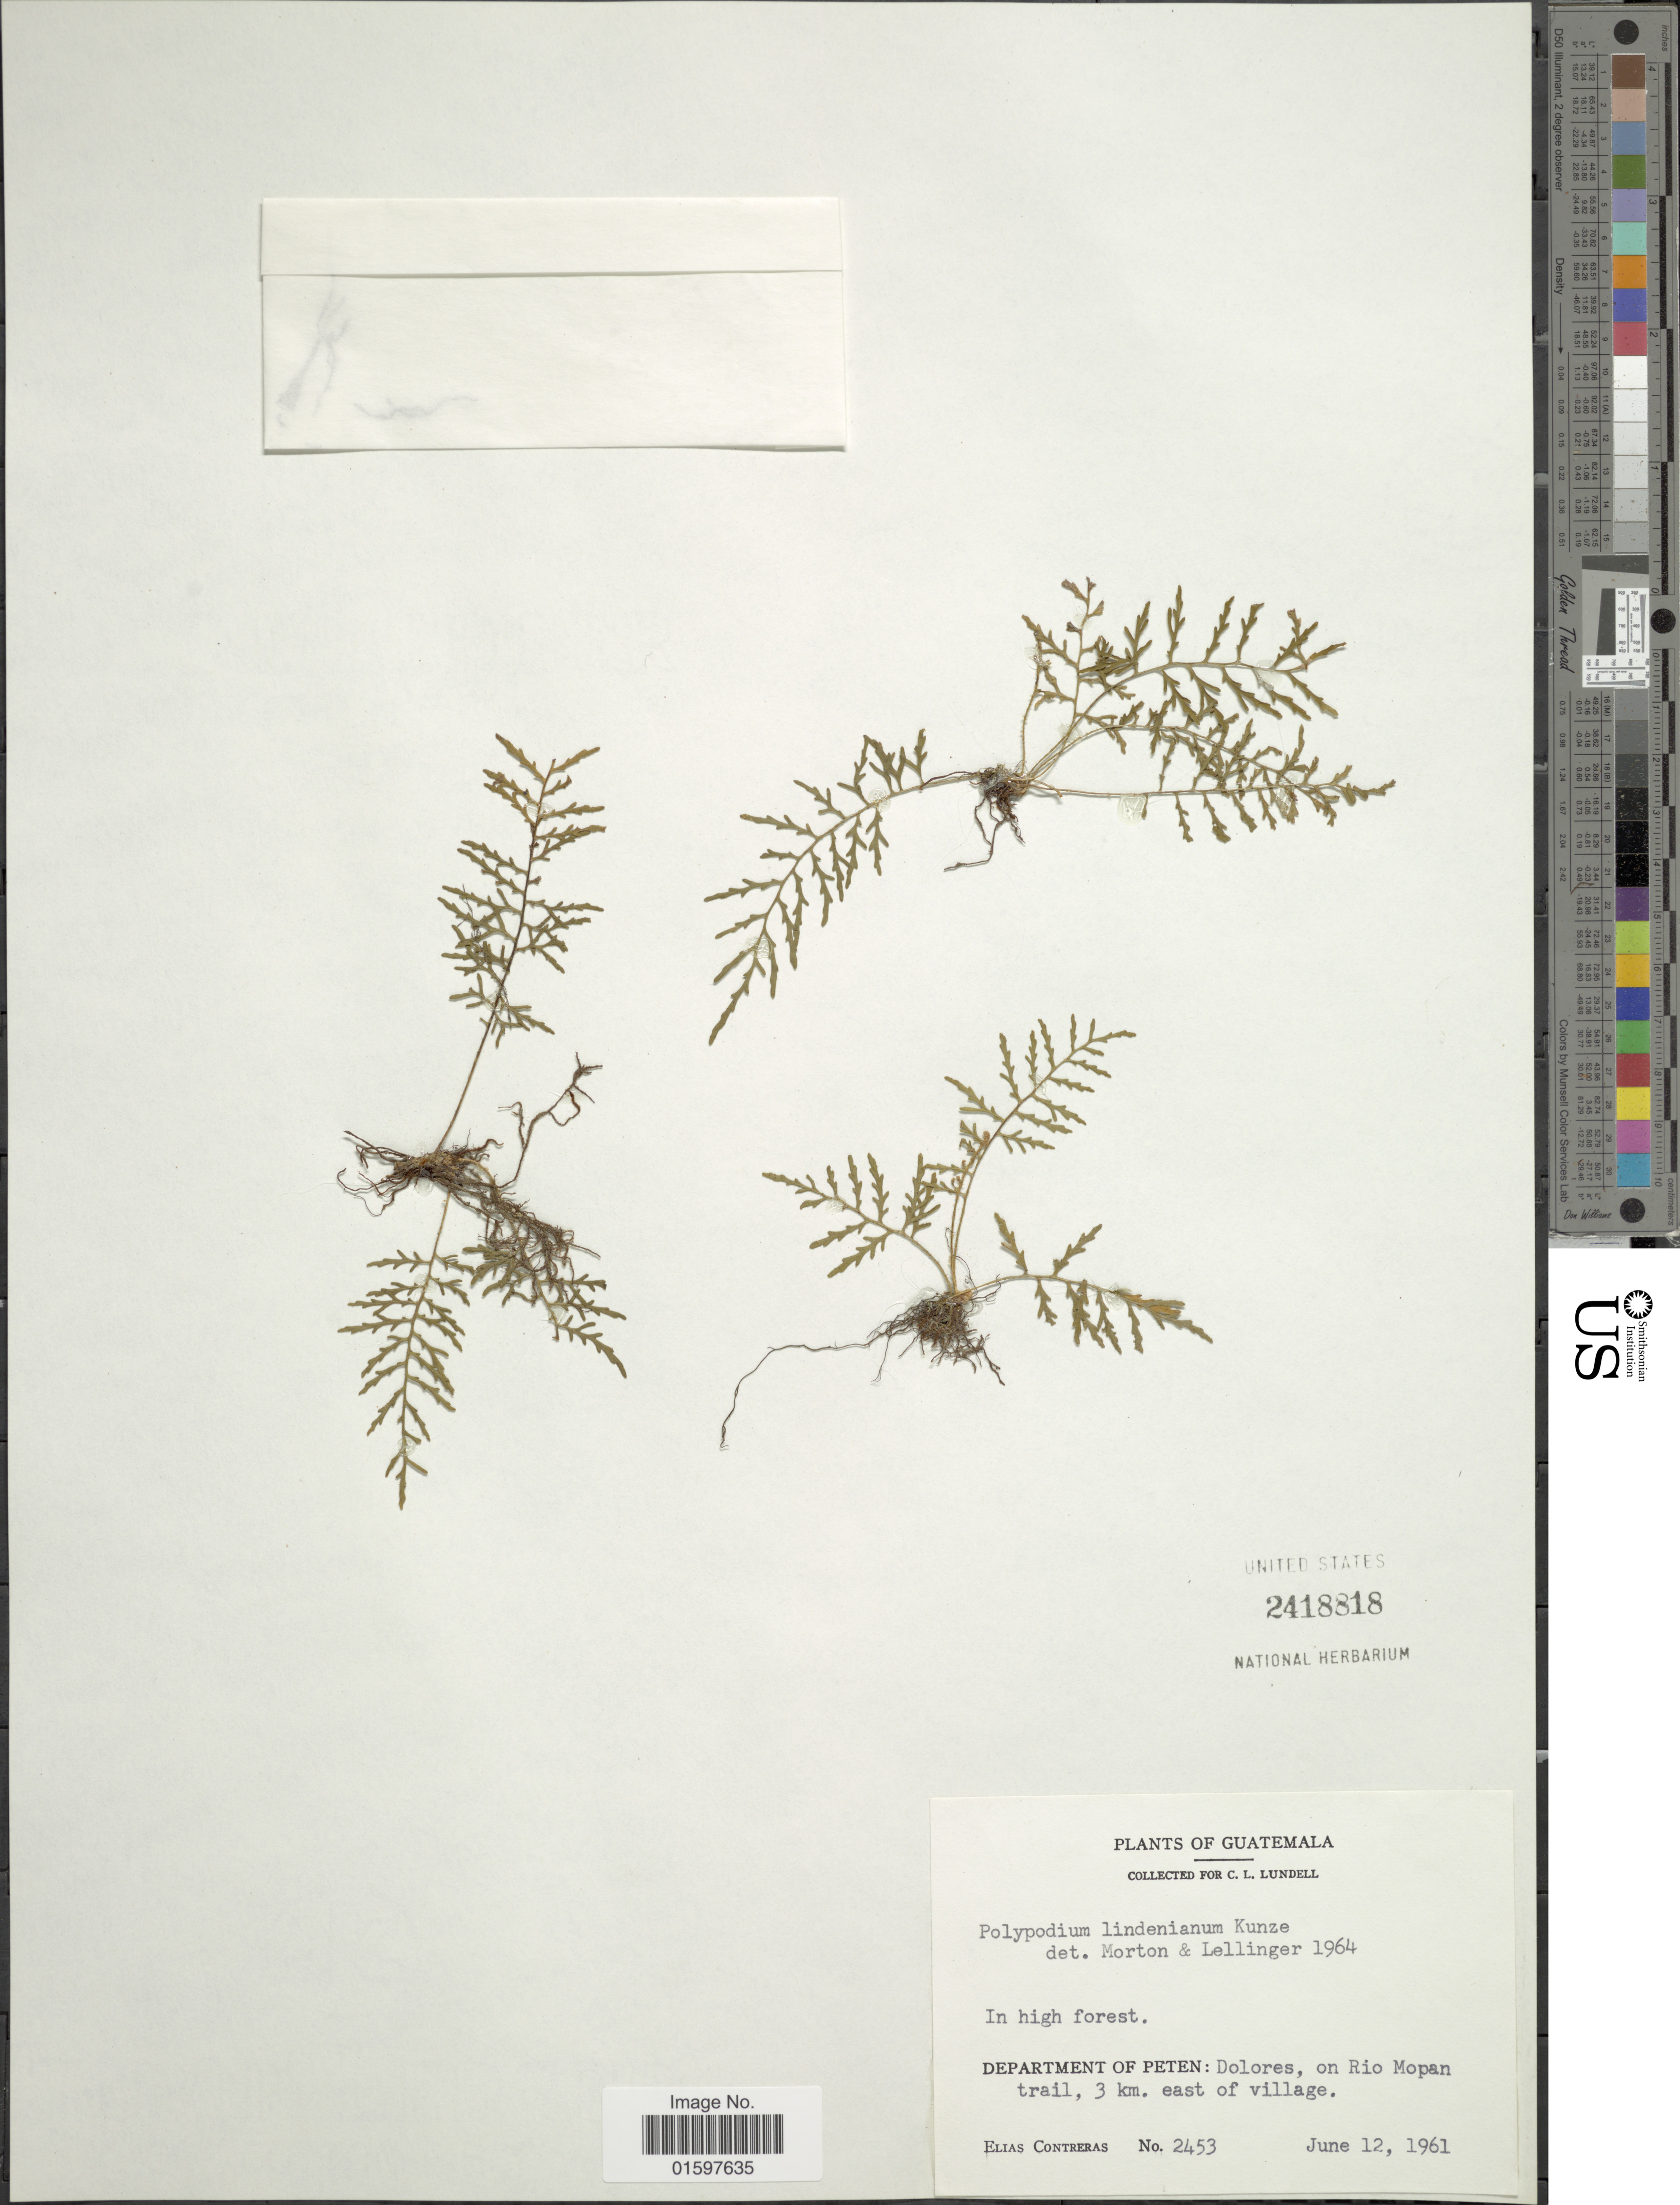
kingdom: Plantae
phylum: Tracheophyta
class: Polypodiopsida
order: Polypodiales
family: Polypodiaceae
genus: Pleopeltis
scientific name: Pleopeltis lindeniana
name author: (Kunze) A.R. Sm. & Tejero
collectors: E. Contreras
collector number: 2453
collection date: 1961-06-12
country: Guatemala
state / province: El Petén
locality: In high forest, Department of Peten: Dolores, on Rio Mopan trail, 3 km. east of village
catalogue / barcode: US 2418818